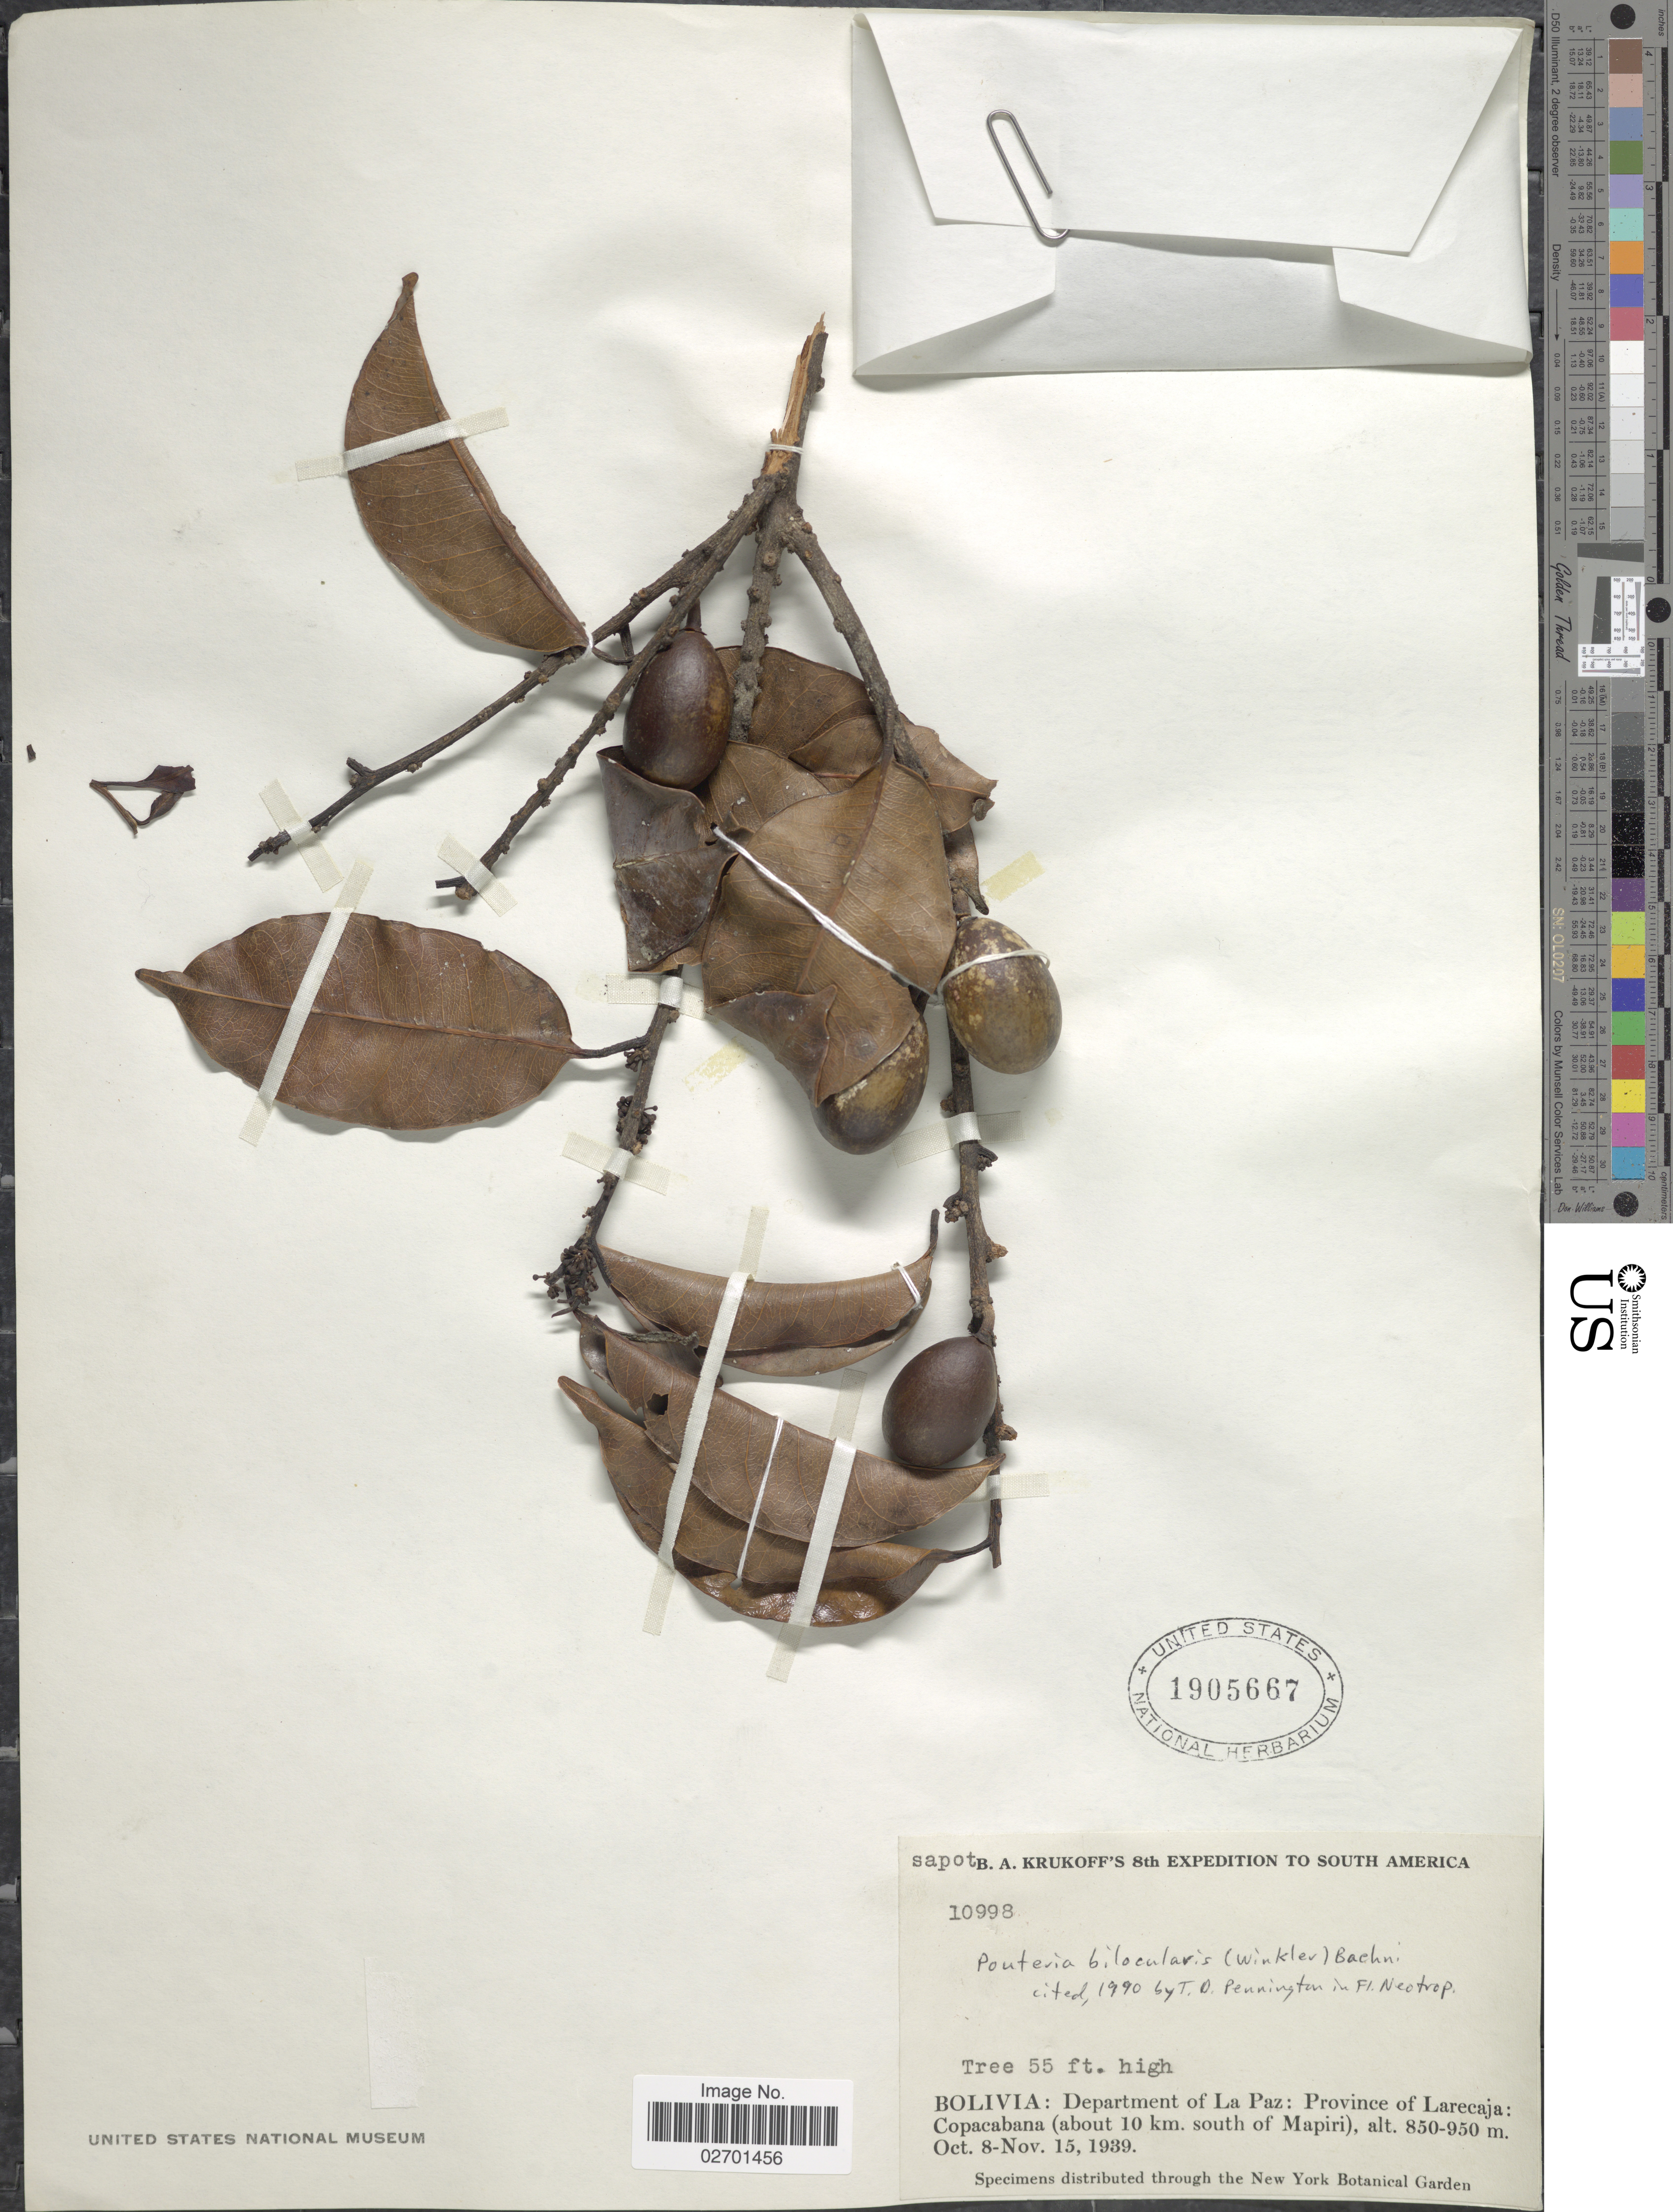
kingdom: Plantae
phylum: Tracheophyta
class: Magnoliopsida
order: Ericales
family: Sapotaceae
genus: Pouteria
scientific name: Pouteria bilocularis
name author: (H.J.P. Winkl.) Baehni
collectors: B. A. Krukoff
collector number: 10998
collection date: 1939-10-08/1939-11-15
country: Bolivia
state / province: La Paz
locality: Province of Larecaja: Copacabana (about 10 km. south of Mapiri).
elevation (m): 850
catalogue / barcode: US 1905667